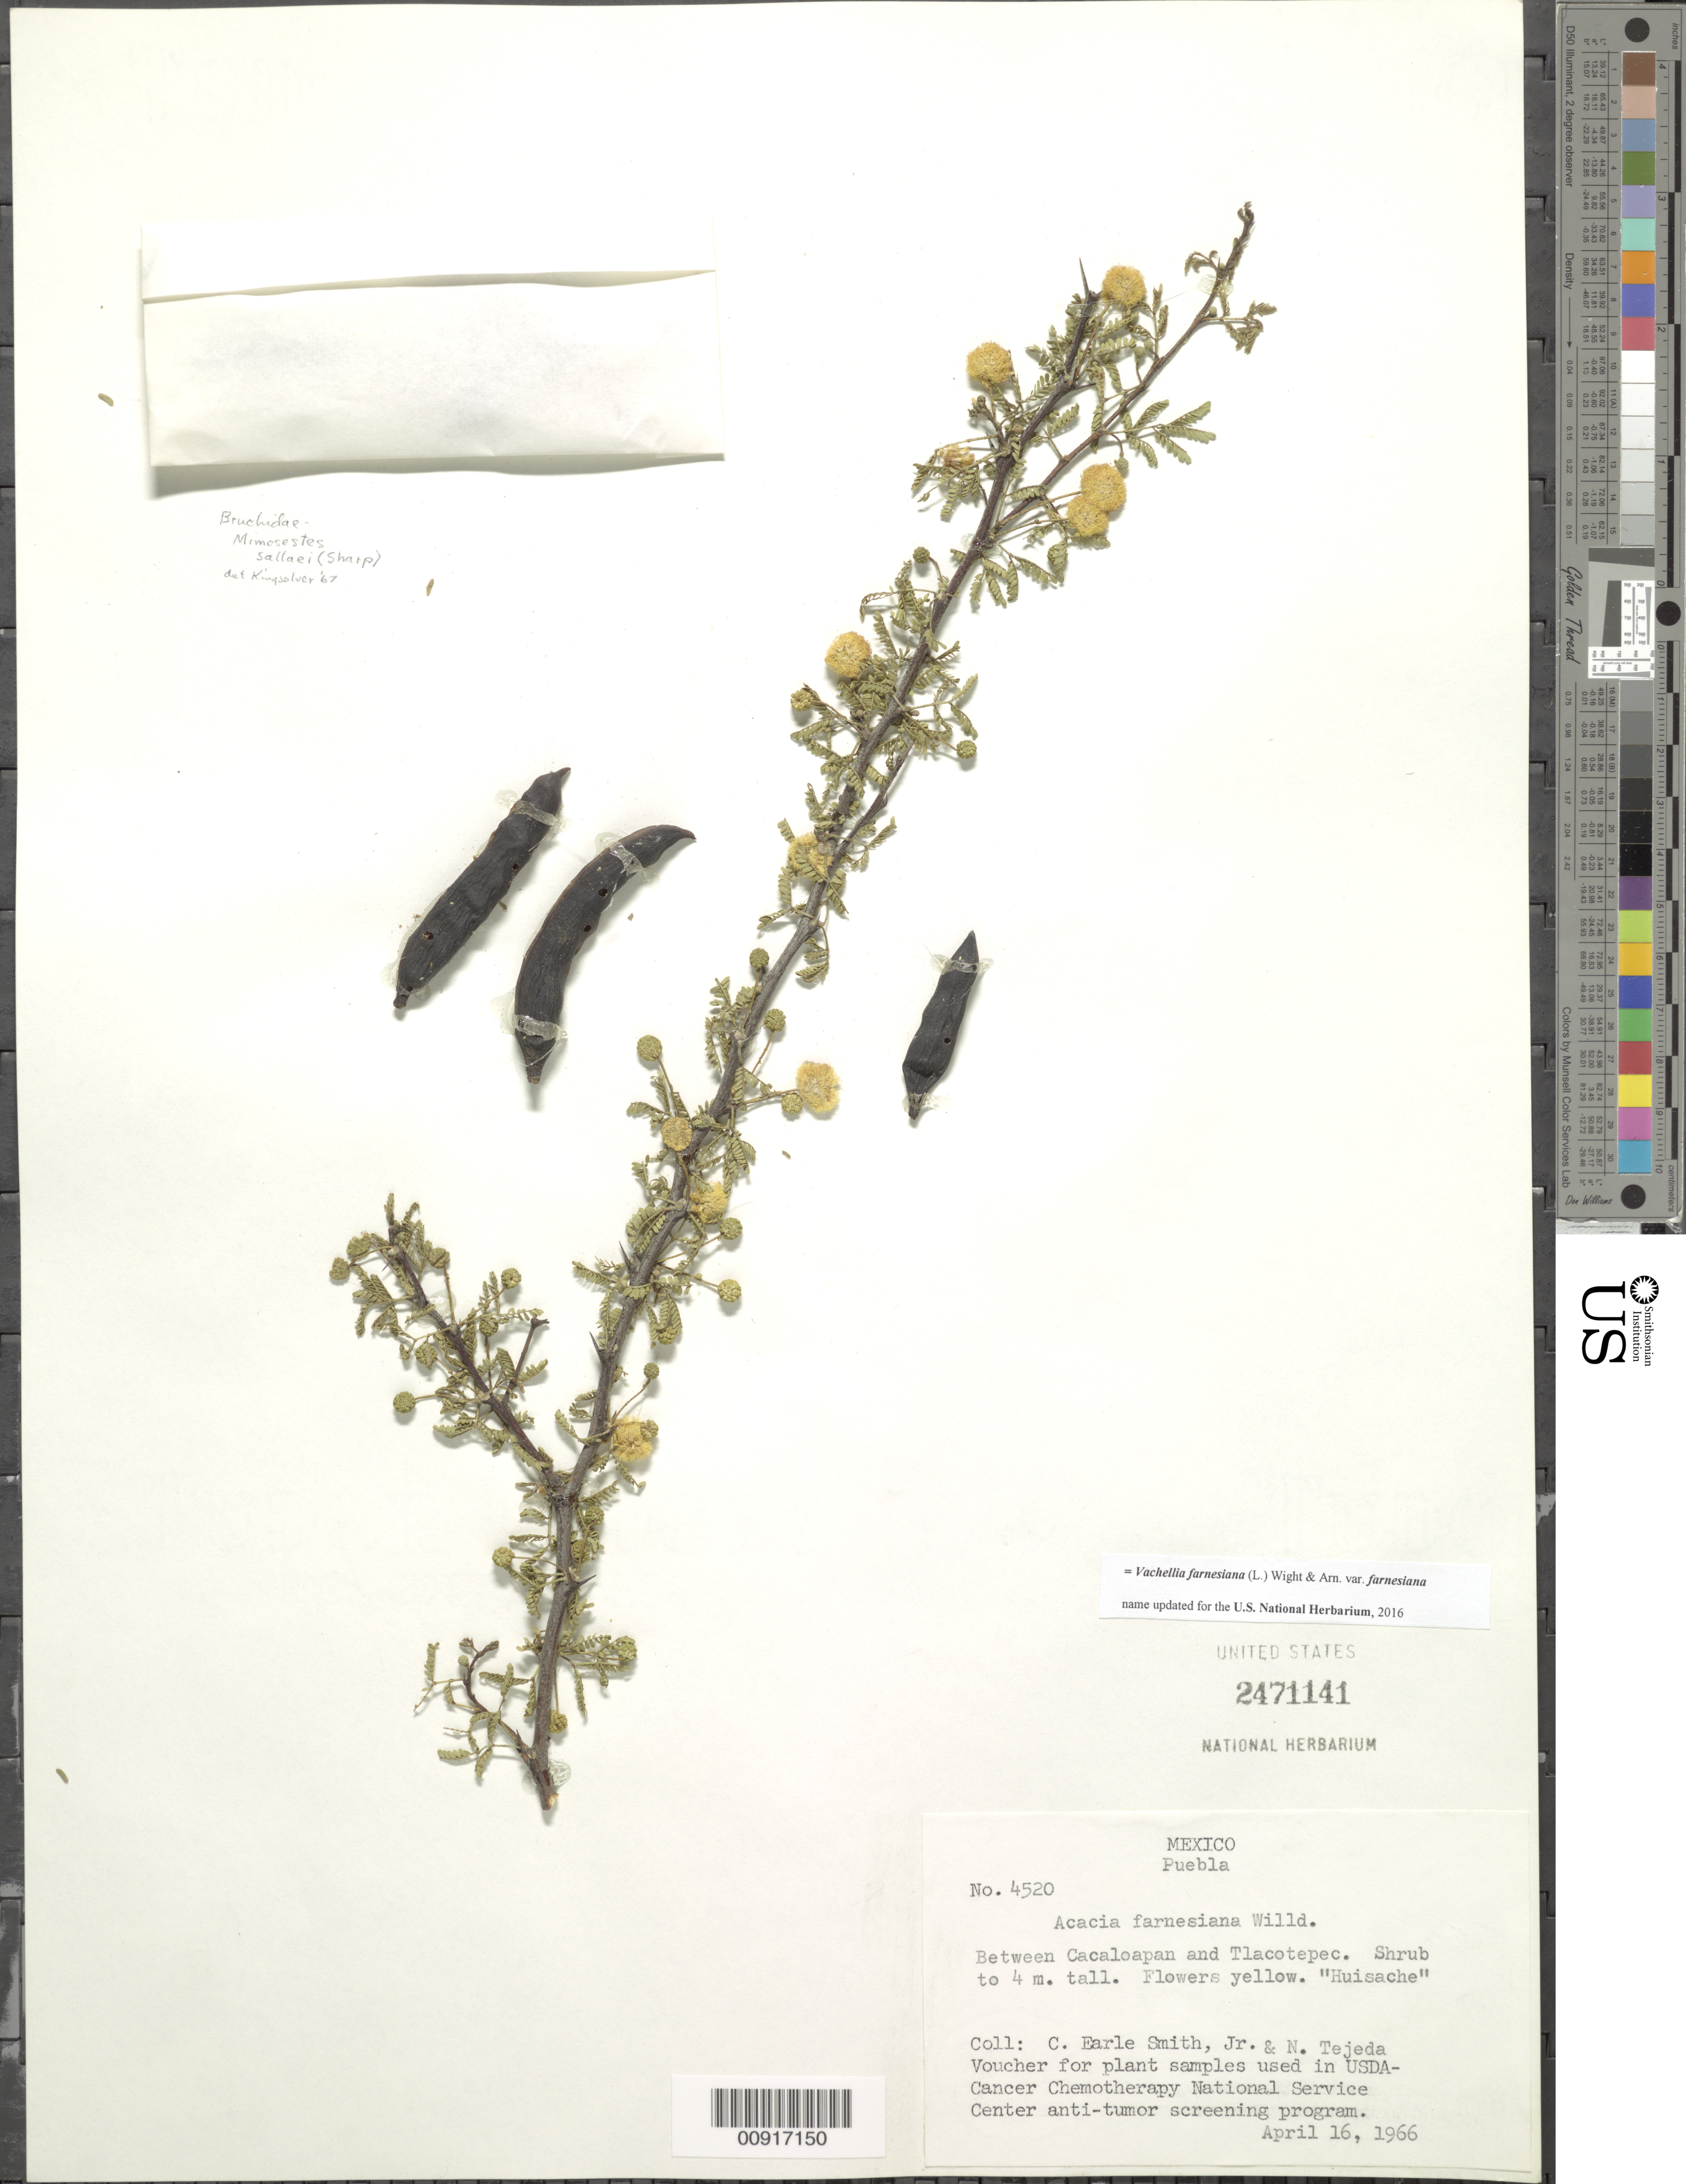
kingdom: Plantae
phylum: Tracheophyta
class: Magnoliopsida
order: Fabales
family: Fabaceae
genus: Vachellia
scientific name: Vachellia farnesiana var. farnesiana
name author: (L.) Wight & Arn.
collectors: C. E. Smith Jr. & N. Tejeda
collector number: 4520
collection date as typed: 16 Apr 1966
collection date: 1966-04-16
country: Mexico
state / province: Puebla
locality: Between Cacaloapan and Tlacotepec.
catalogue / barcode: US 2471141